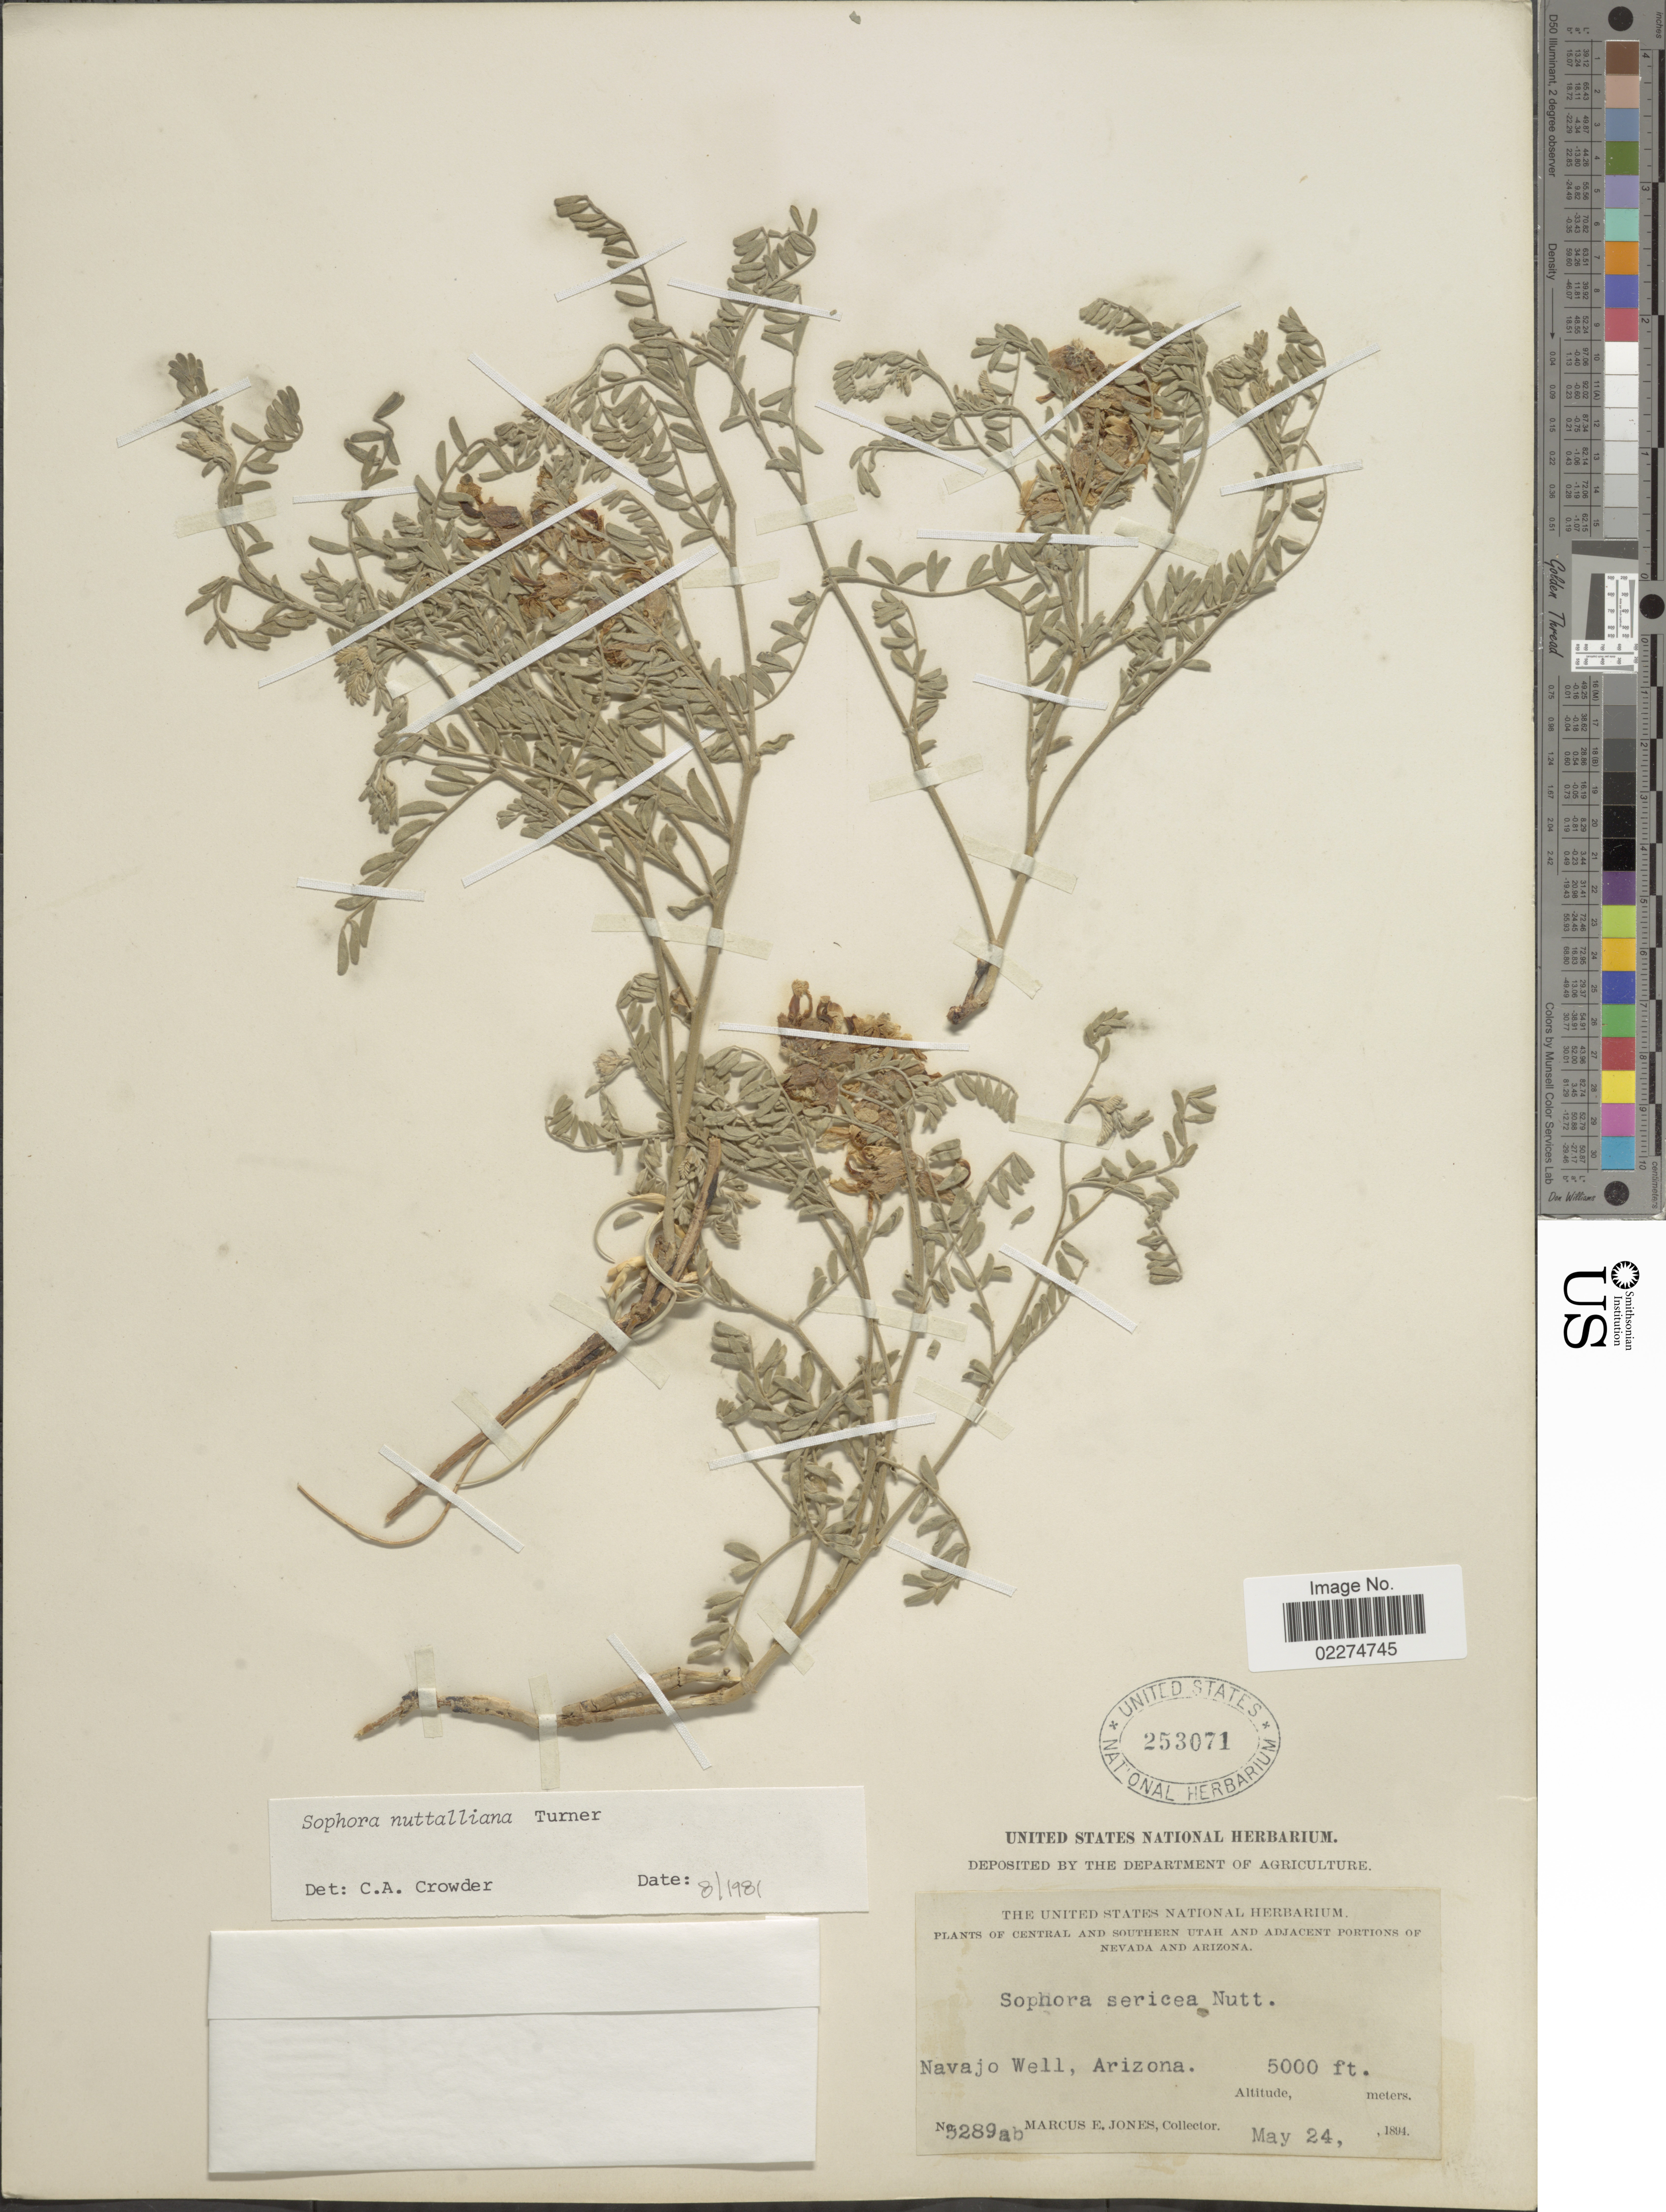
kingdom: Plantae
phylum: Tracheophyta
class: Magnoliopsida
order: Fabales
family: Fabaceae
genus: Sophora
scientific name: Sophora nuttalliana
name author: B.L. Turner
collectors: M. E. Jones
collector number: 5289ab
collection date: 1894-04-25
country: United States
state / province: Arizona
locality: Navajo Well, Arizona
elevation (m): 1524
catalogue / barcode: US 253071